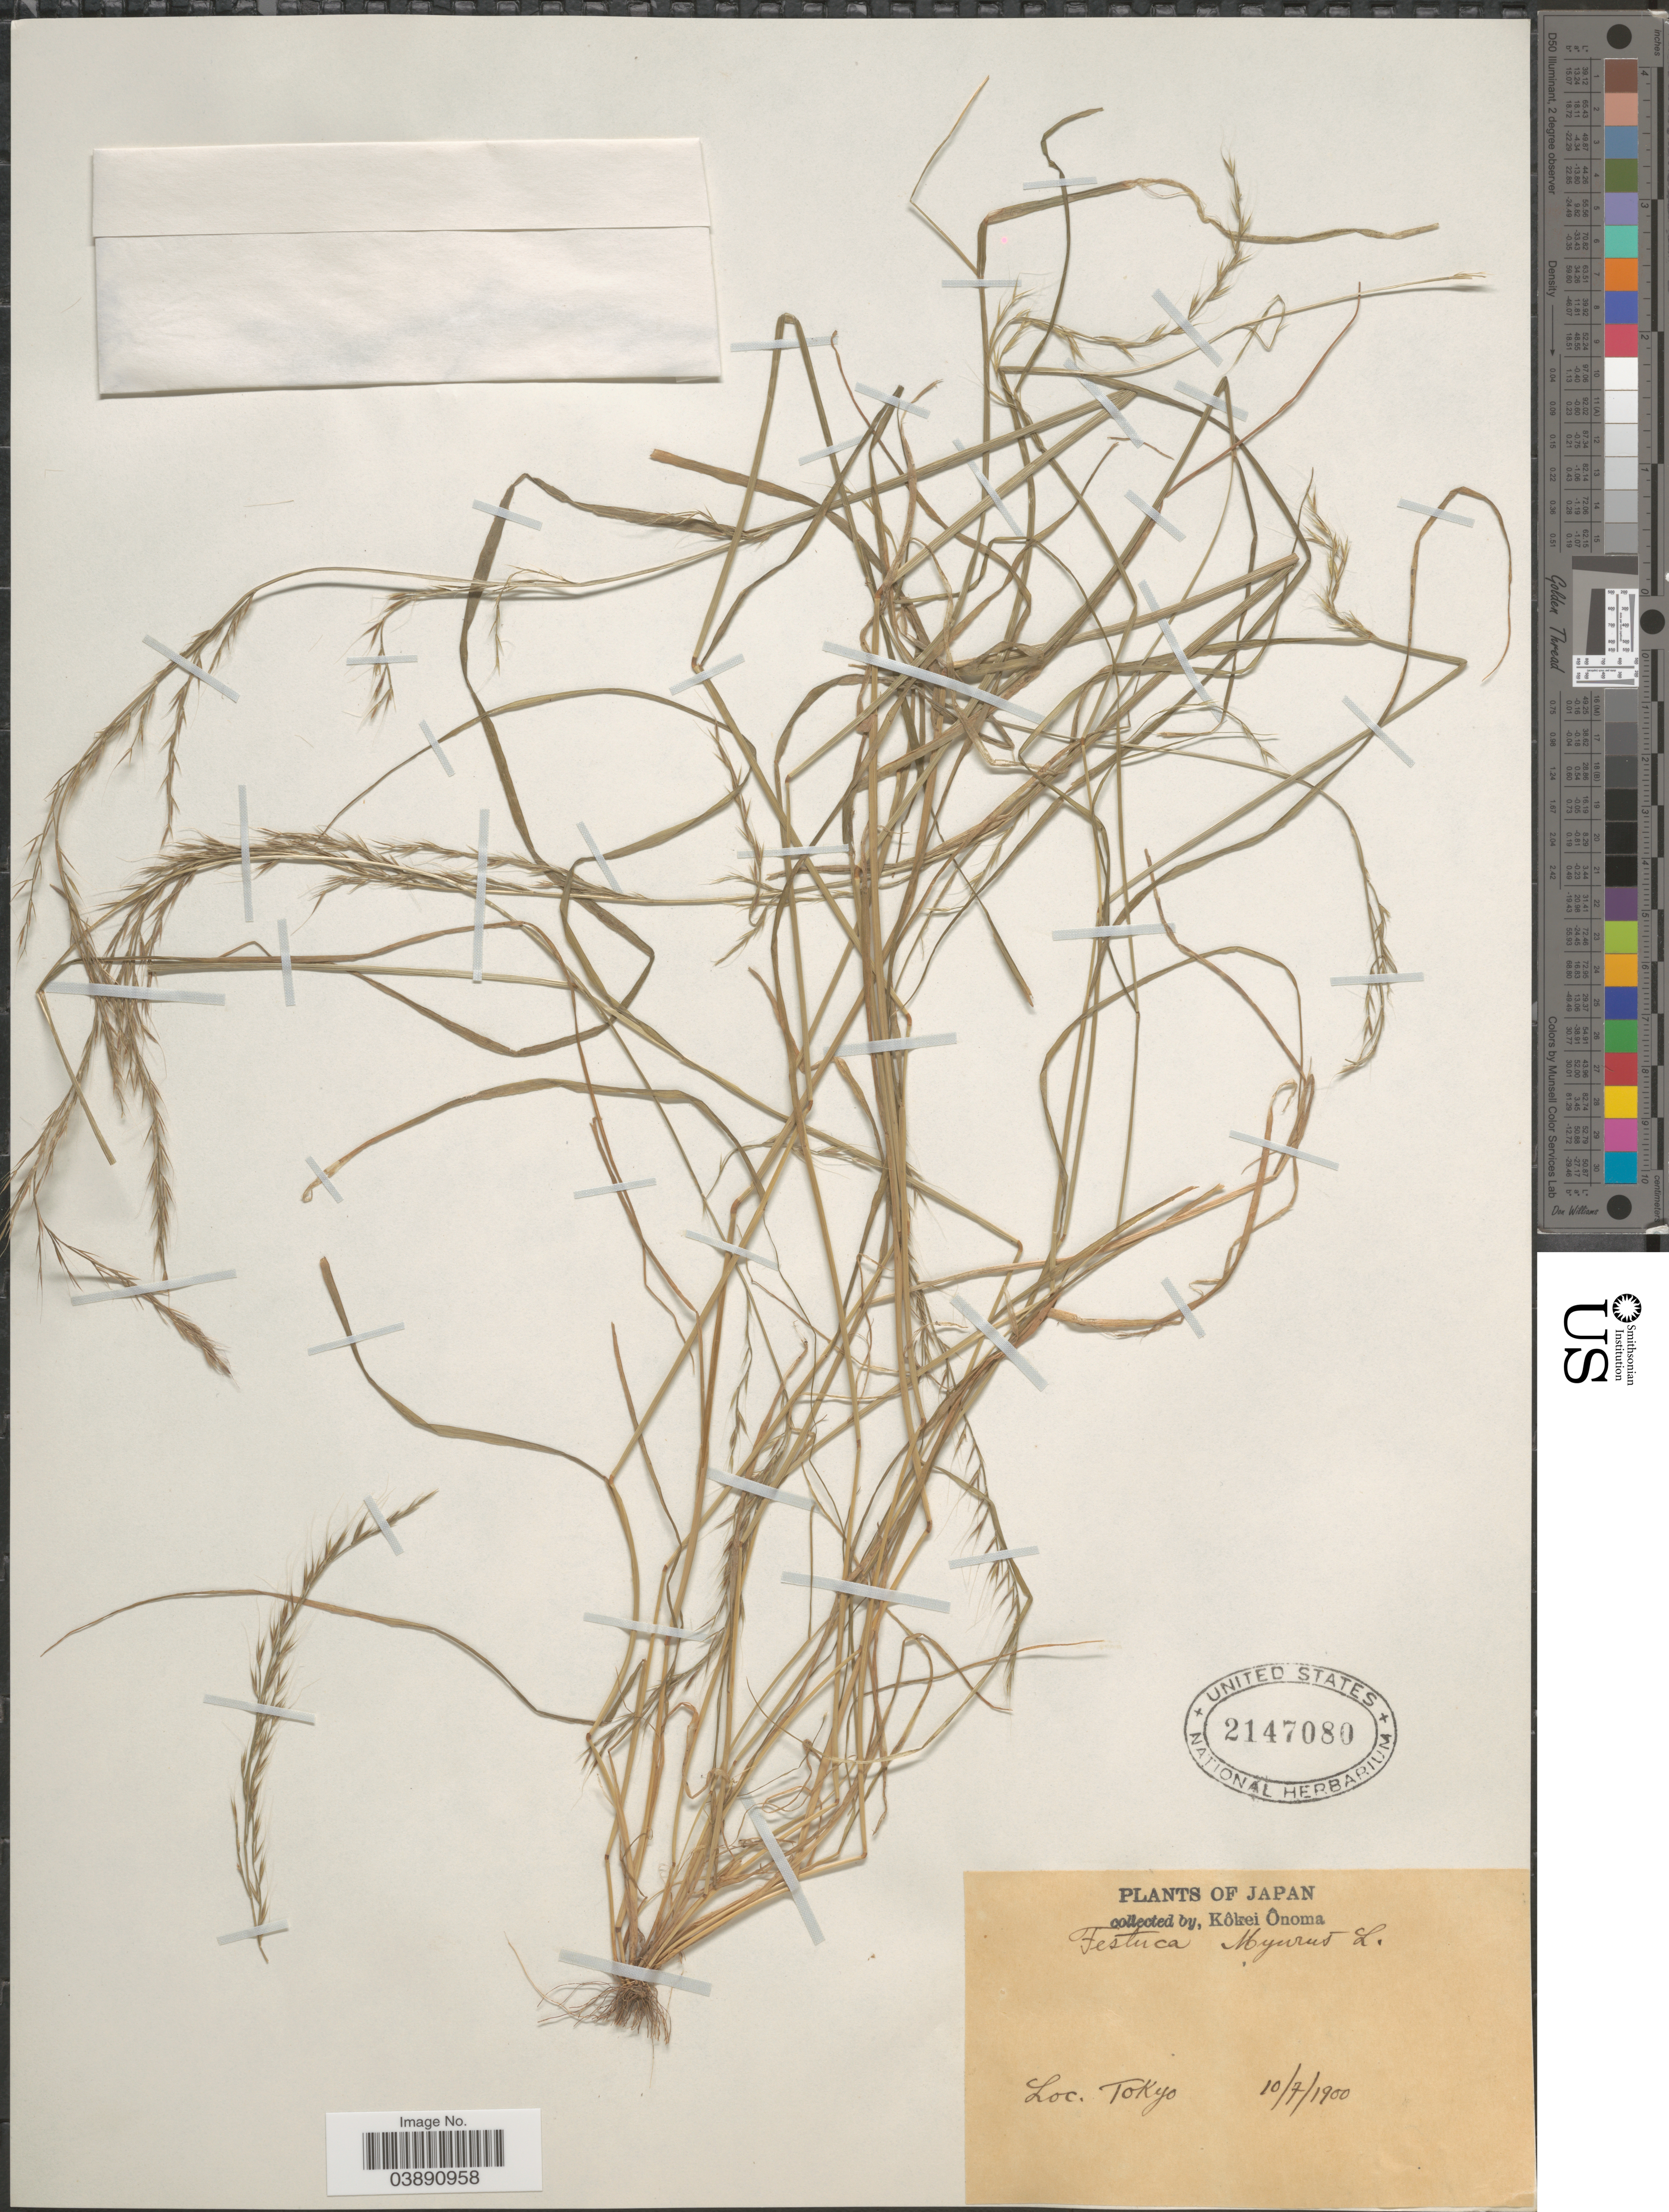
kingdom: Plantae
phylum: Tracheophyta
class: Liliopsida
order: Poales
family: Poaceae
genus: Festuca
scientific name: Festuca myuros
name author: L.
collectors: K. Onoma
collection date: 1900-07-10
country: Japan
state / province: Tokyo, Federal City of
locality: Tokyo.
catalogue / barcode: US 2147080